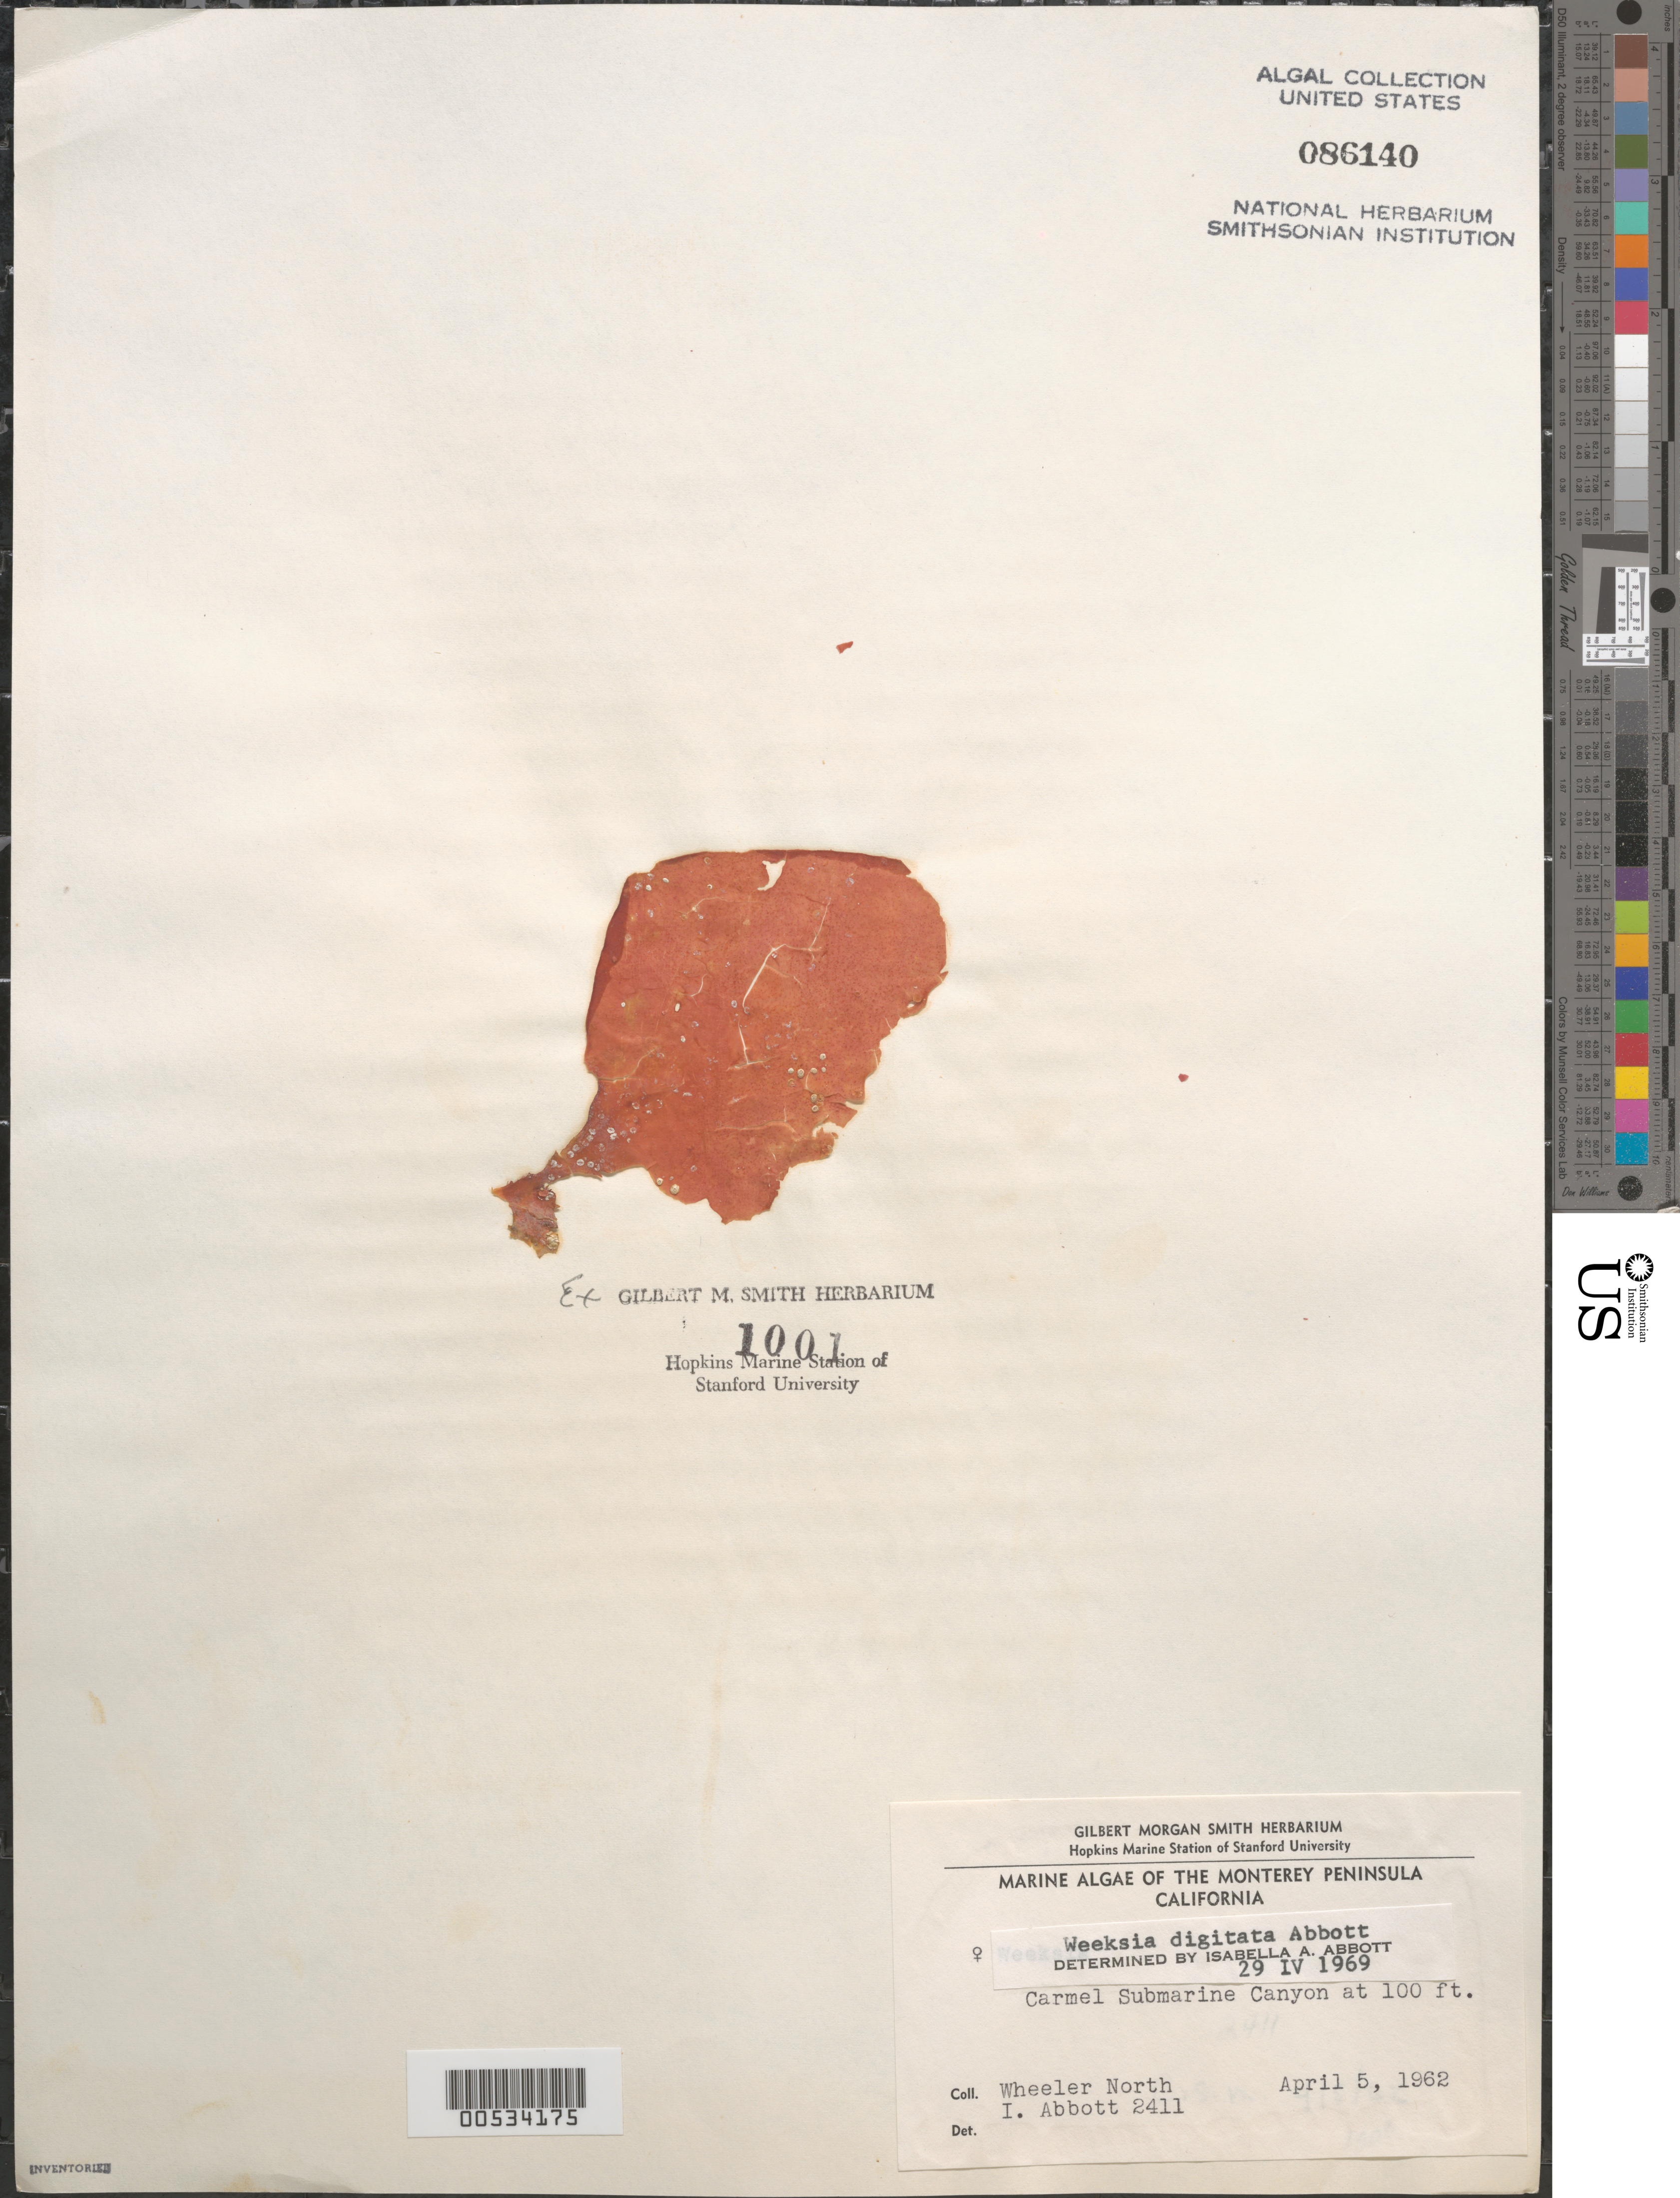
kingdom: Plantae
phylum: Rhodophyta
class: Florideophyceae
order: Gigartinales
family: Dumontiaceae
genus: Weeksia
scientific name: Weeksia digitata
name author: I.A. Abbott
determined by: Abbott, Isabella A.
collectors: W. North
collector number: IAA 2411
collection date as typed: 05 Apr 1962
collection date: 1962-04-05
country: United States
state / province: California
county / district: Monterey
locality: Carmel Submarine Canyon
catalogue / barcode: US 86140